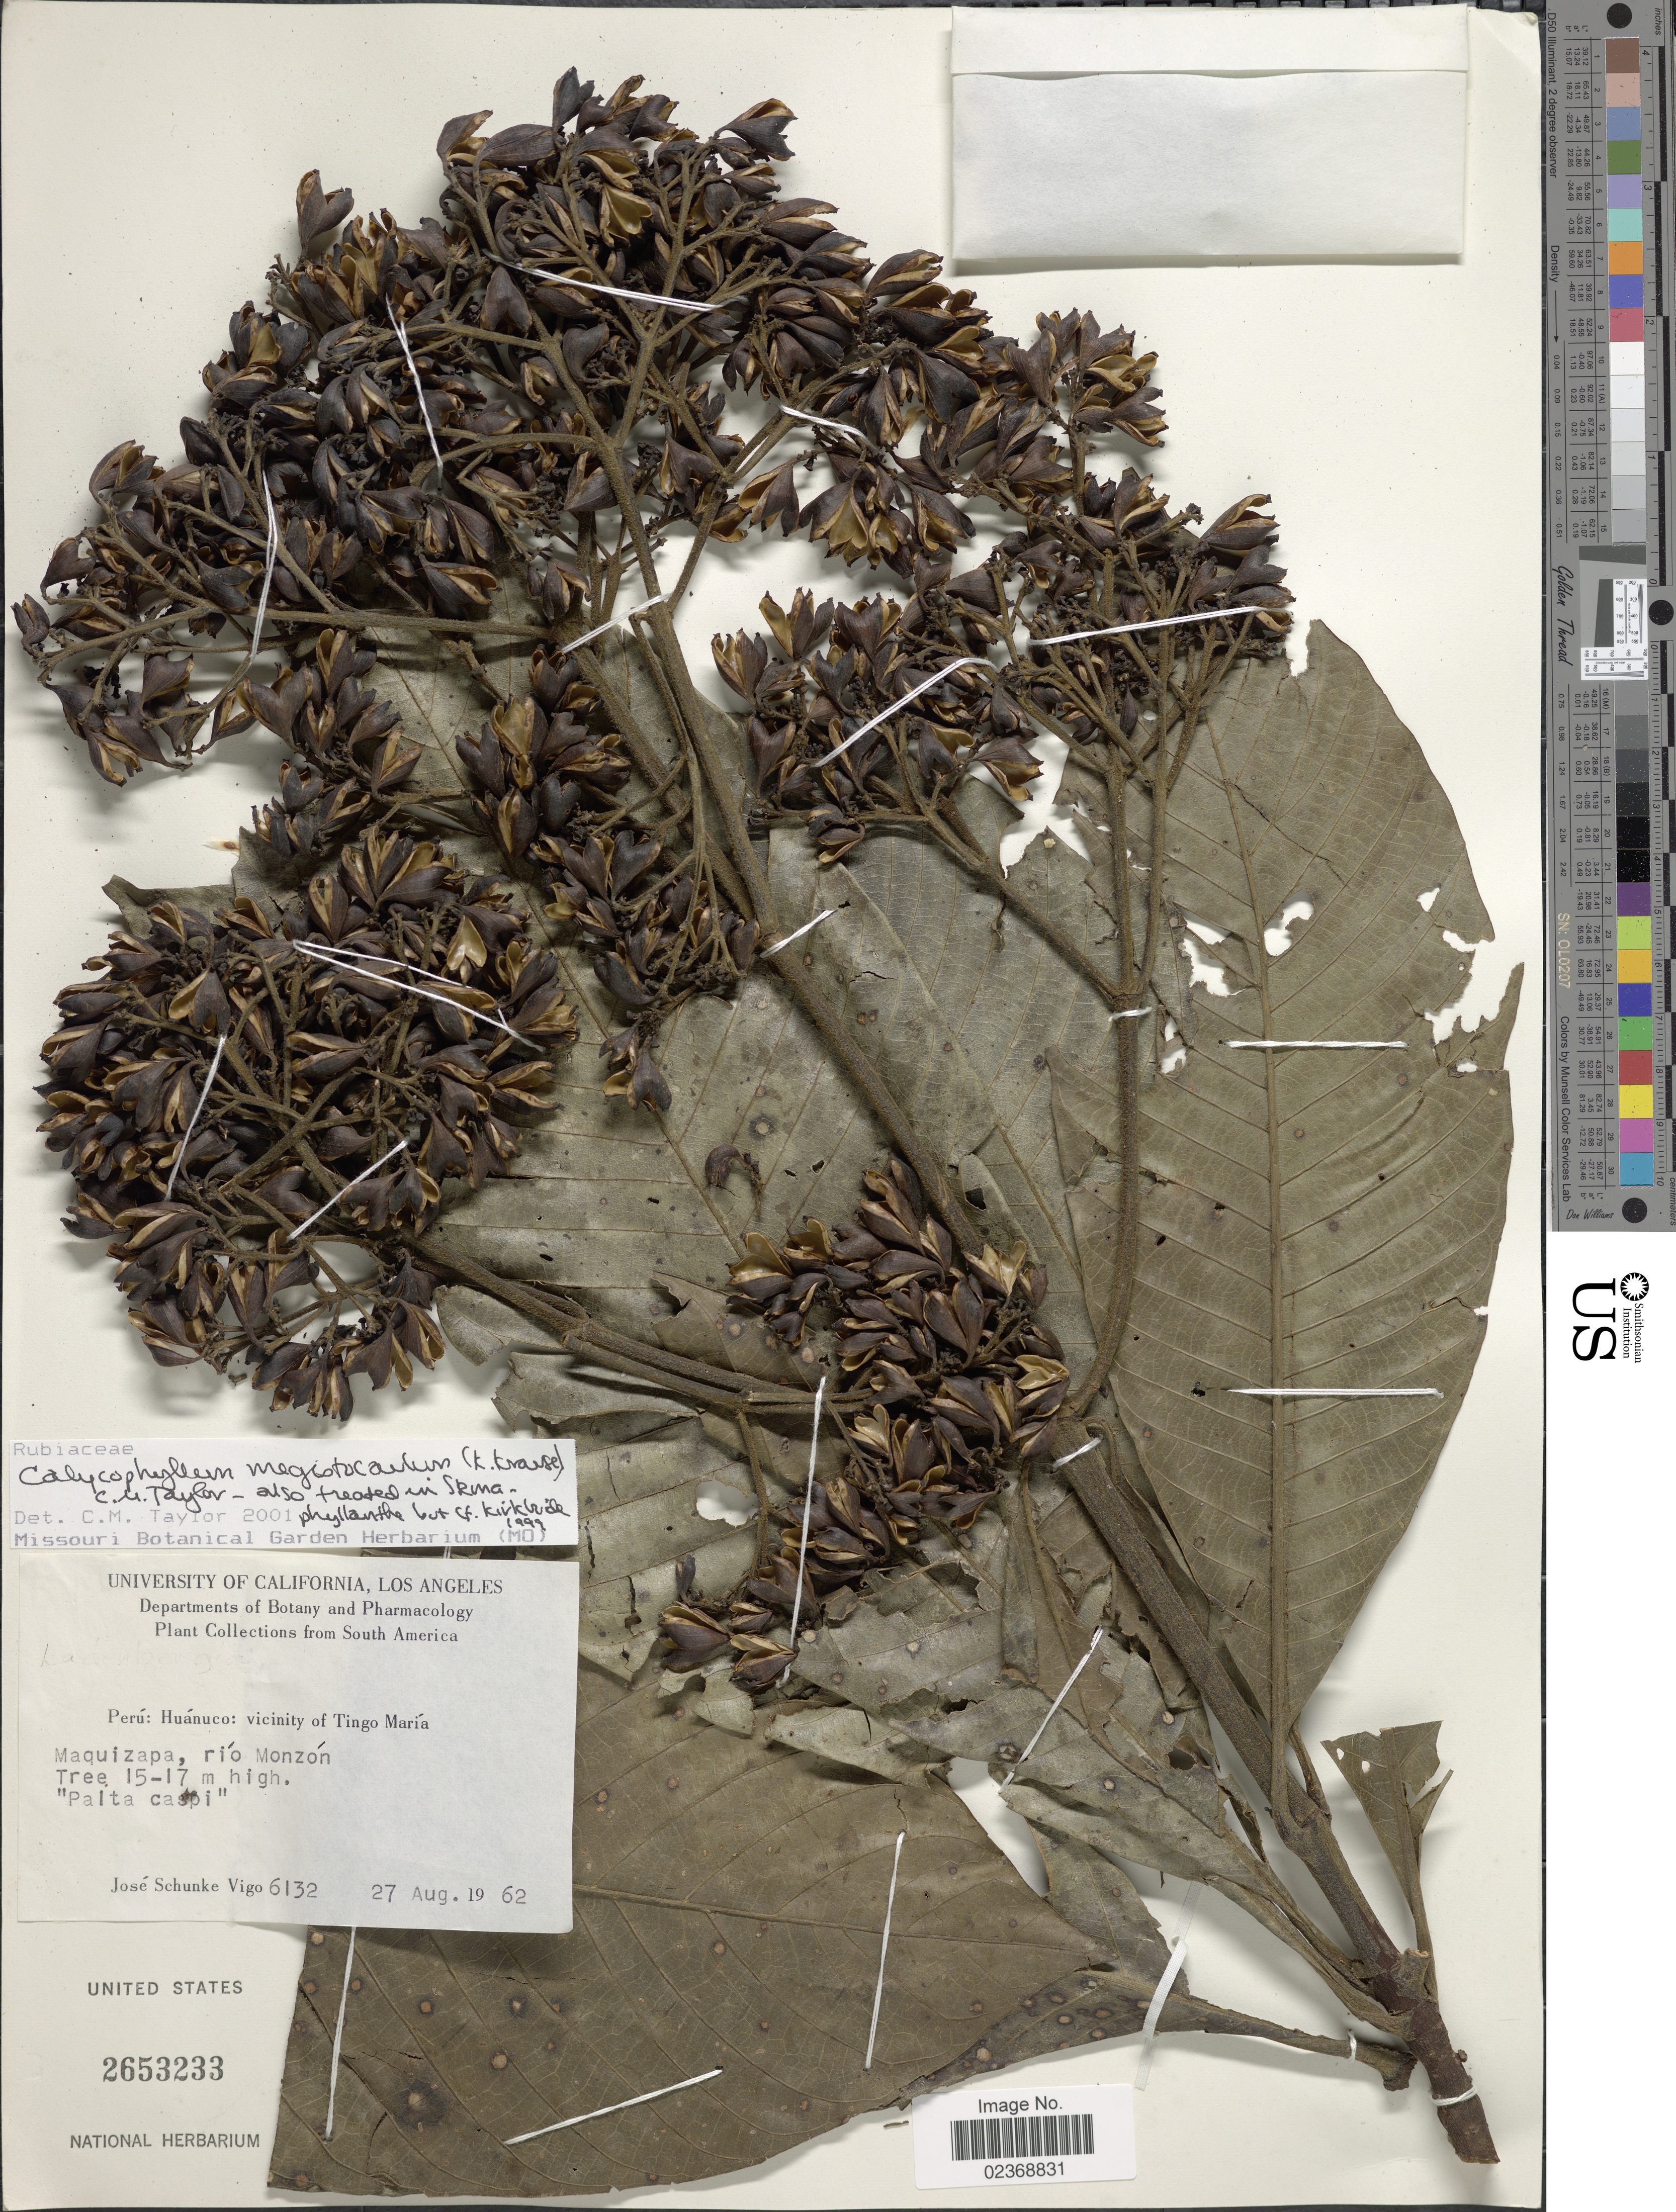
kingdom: Plantae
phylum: Tracheophyta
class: Magnoliopsida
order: Gentianales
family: Rubiaceae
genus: Calycophyllum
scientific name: Calycophyllum megistocaulum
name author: (K. Krause) C.M. Taylor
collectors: J. Schunke Vigo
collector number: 6132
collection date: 1962-08-27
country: Peru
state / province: Huánuco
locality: Vicinity of Tingo Maria. Maquizapa, rio Monzon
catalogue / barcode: US 2653233